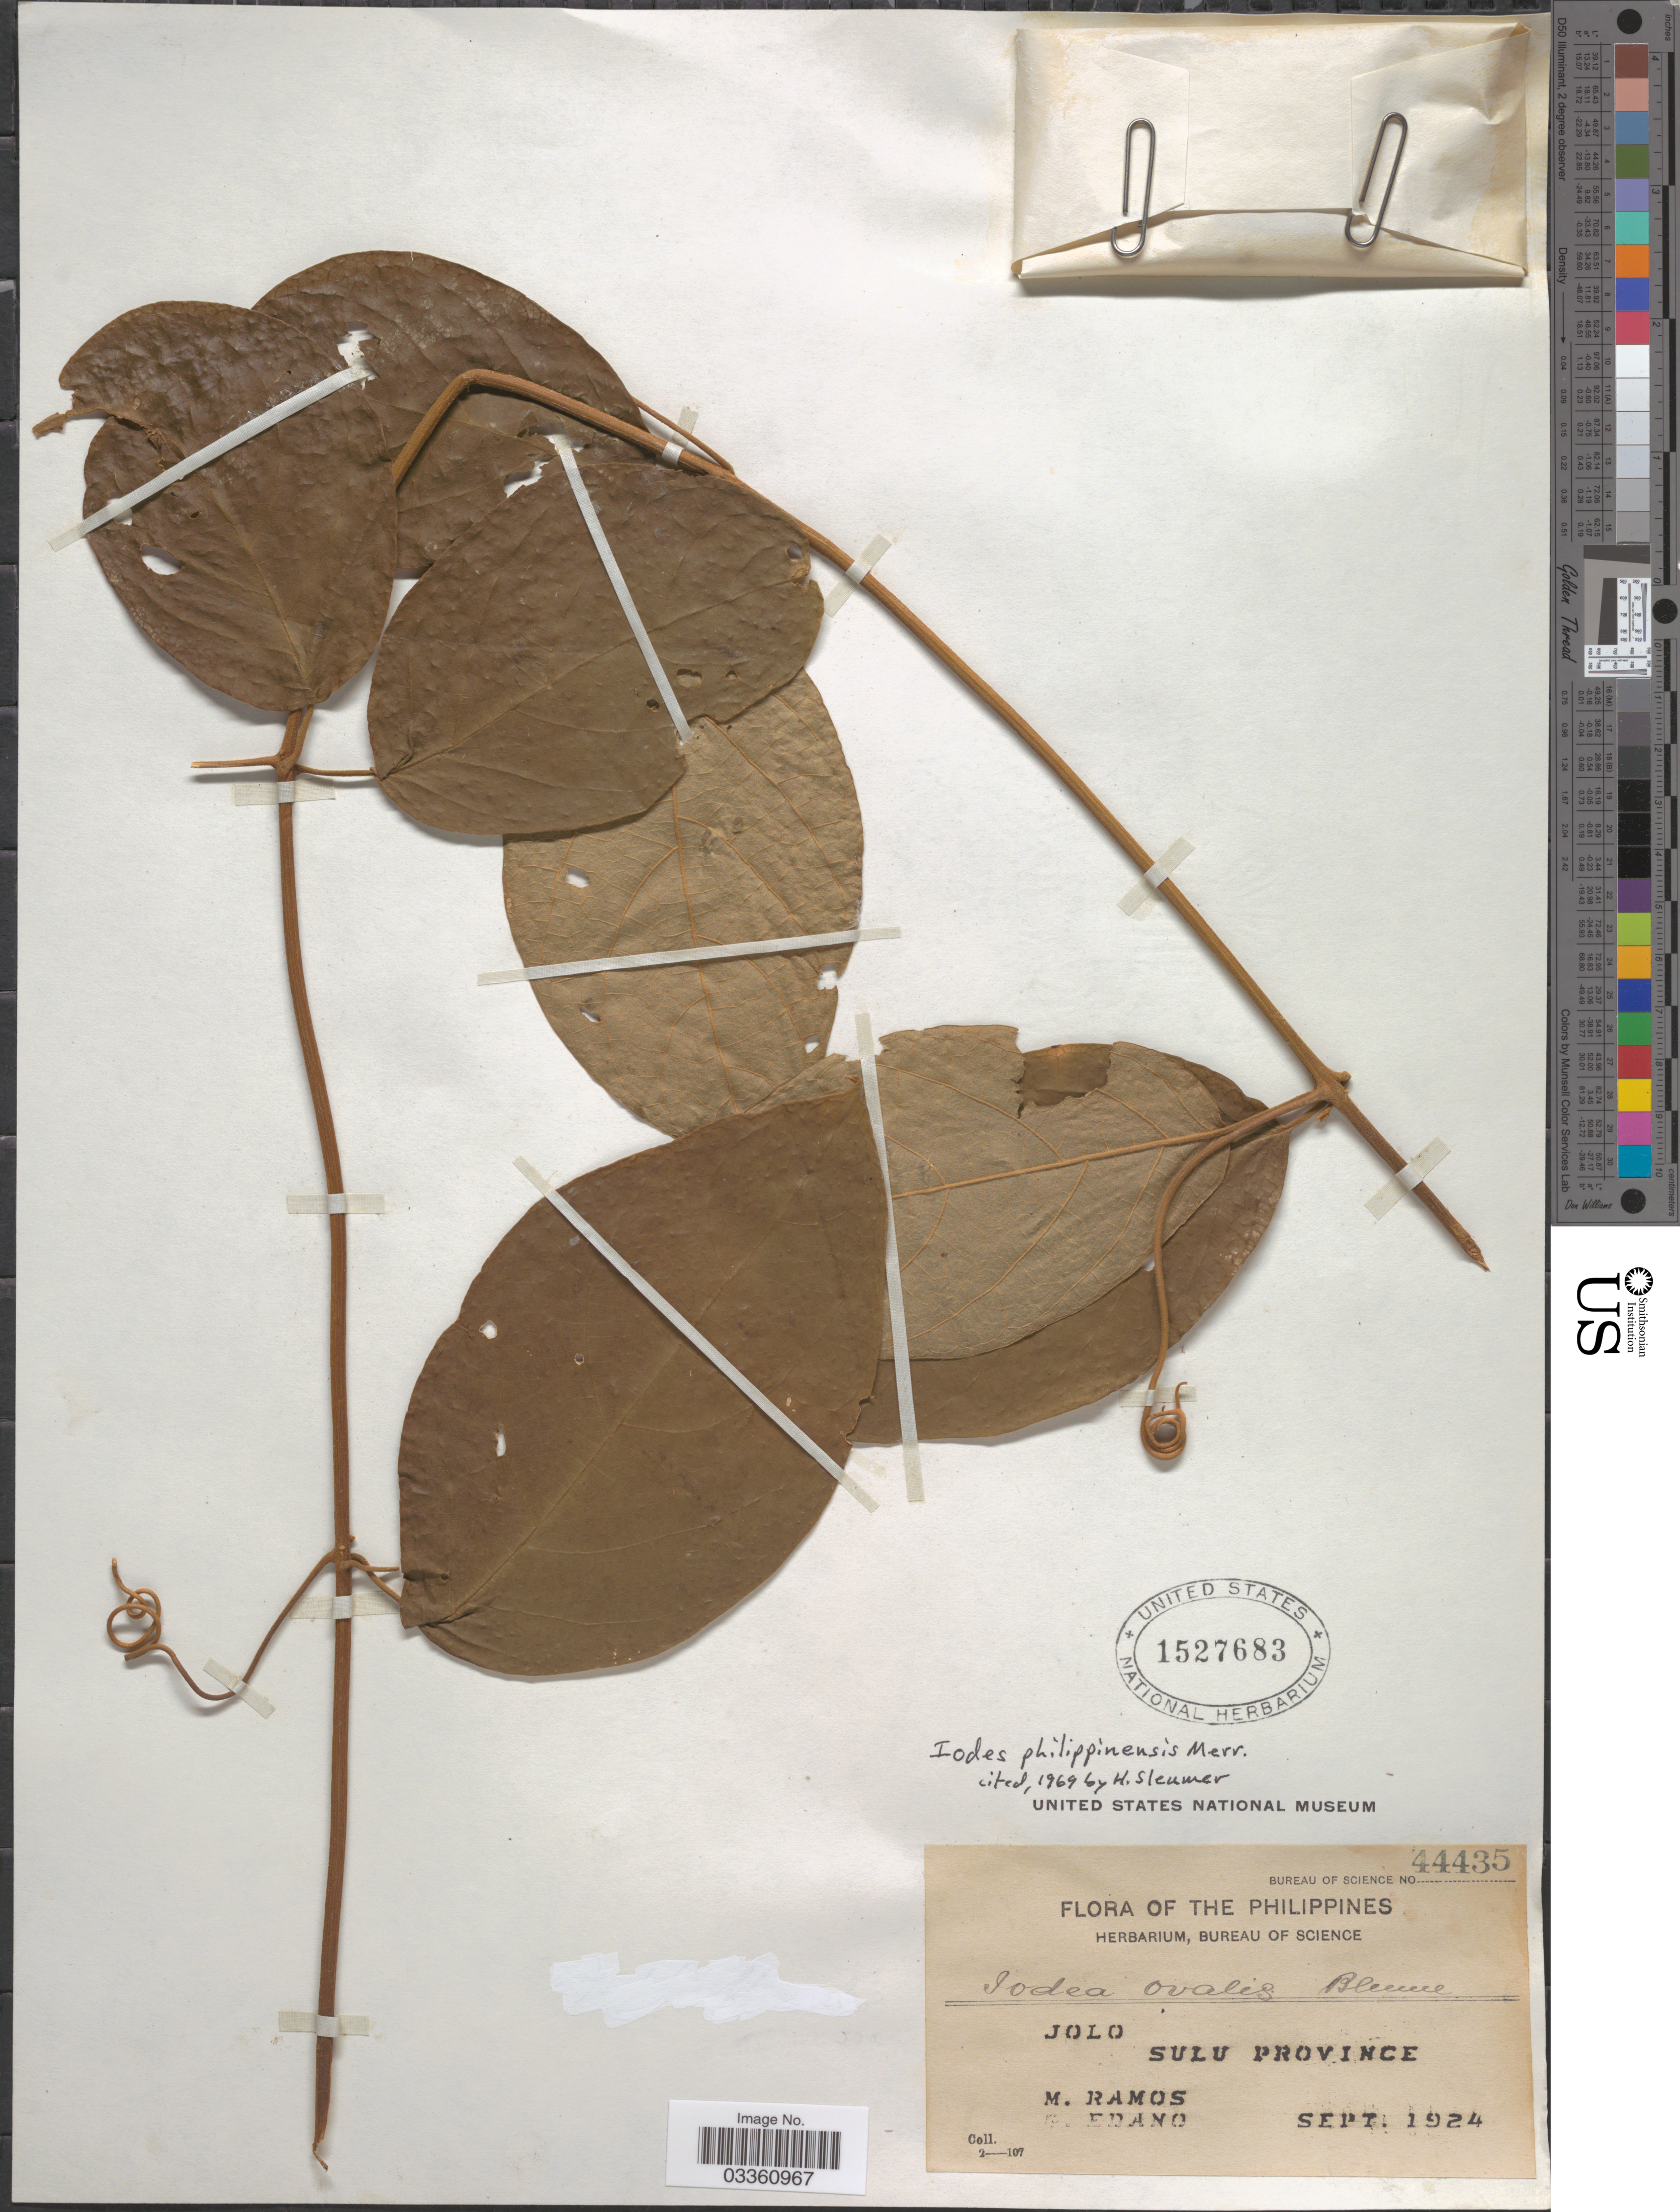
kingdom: Plantae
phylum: Tracheophyta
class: Magnoliopsida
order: Icacinales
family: Icacinaceae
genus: Iodes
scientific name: Iodes philippinensis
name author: Merr.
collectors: M. Ramos & G. Edaño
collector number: Bureau of Science 44435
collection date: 1924-09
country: Philippines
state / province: Muslim Mindanao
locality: Jolo. Sulu Province.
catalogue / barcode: US 1527683